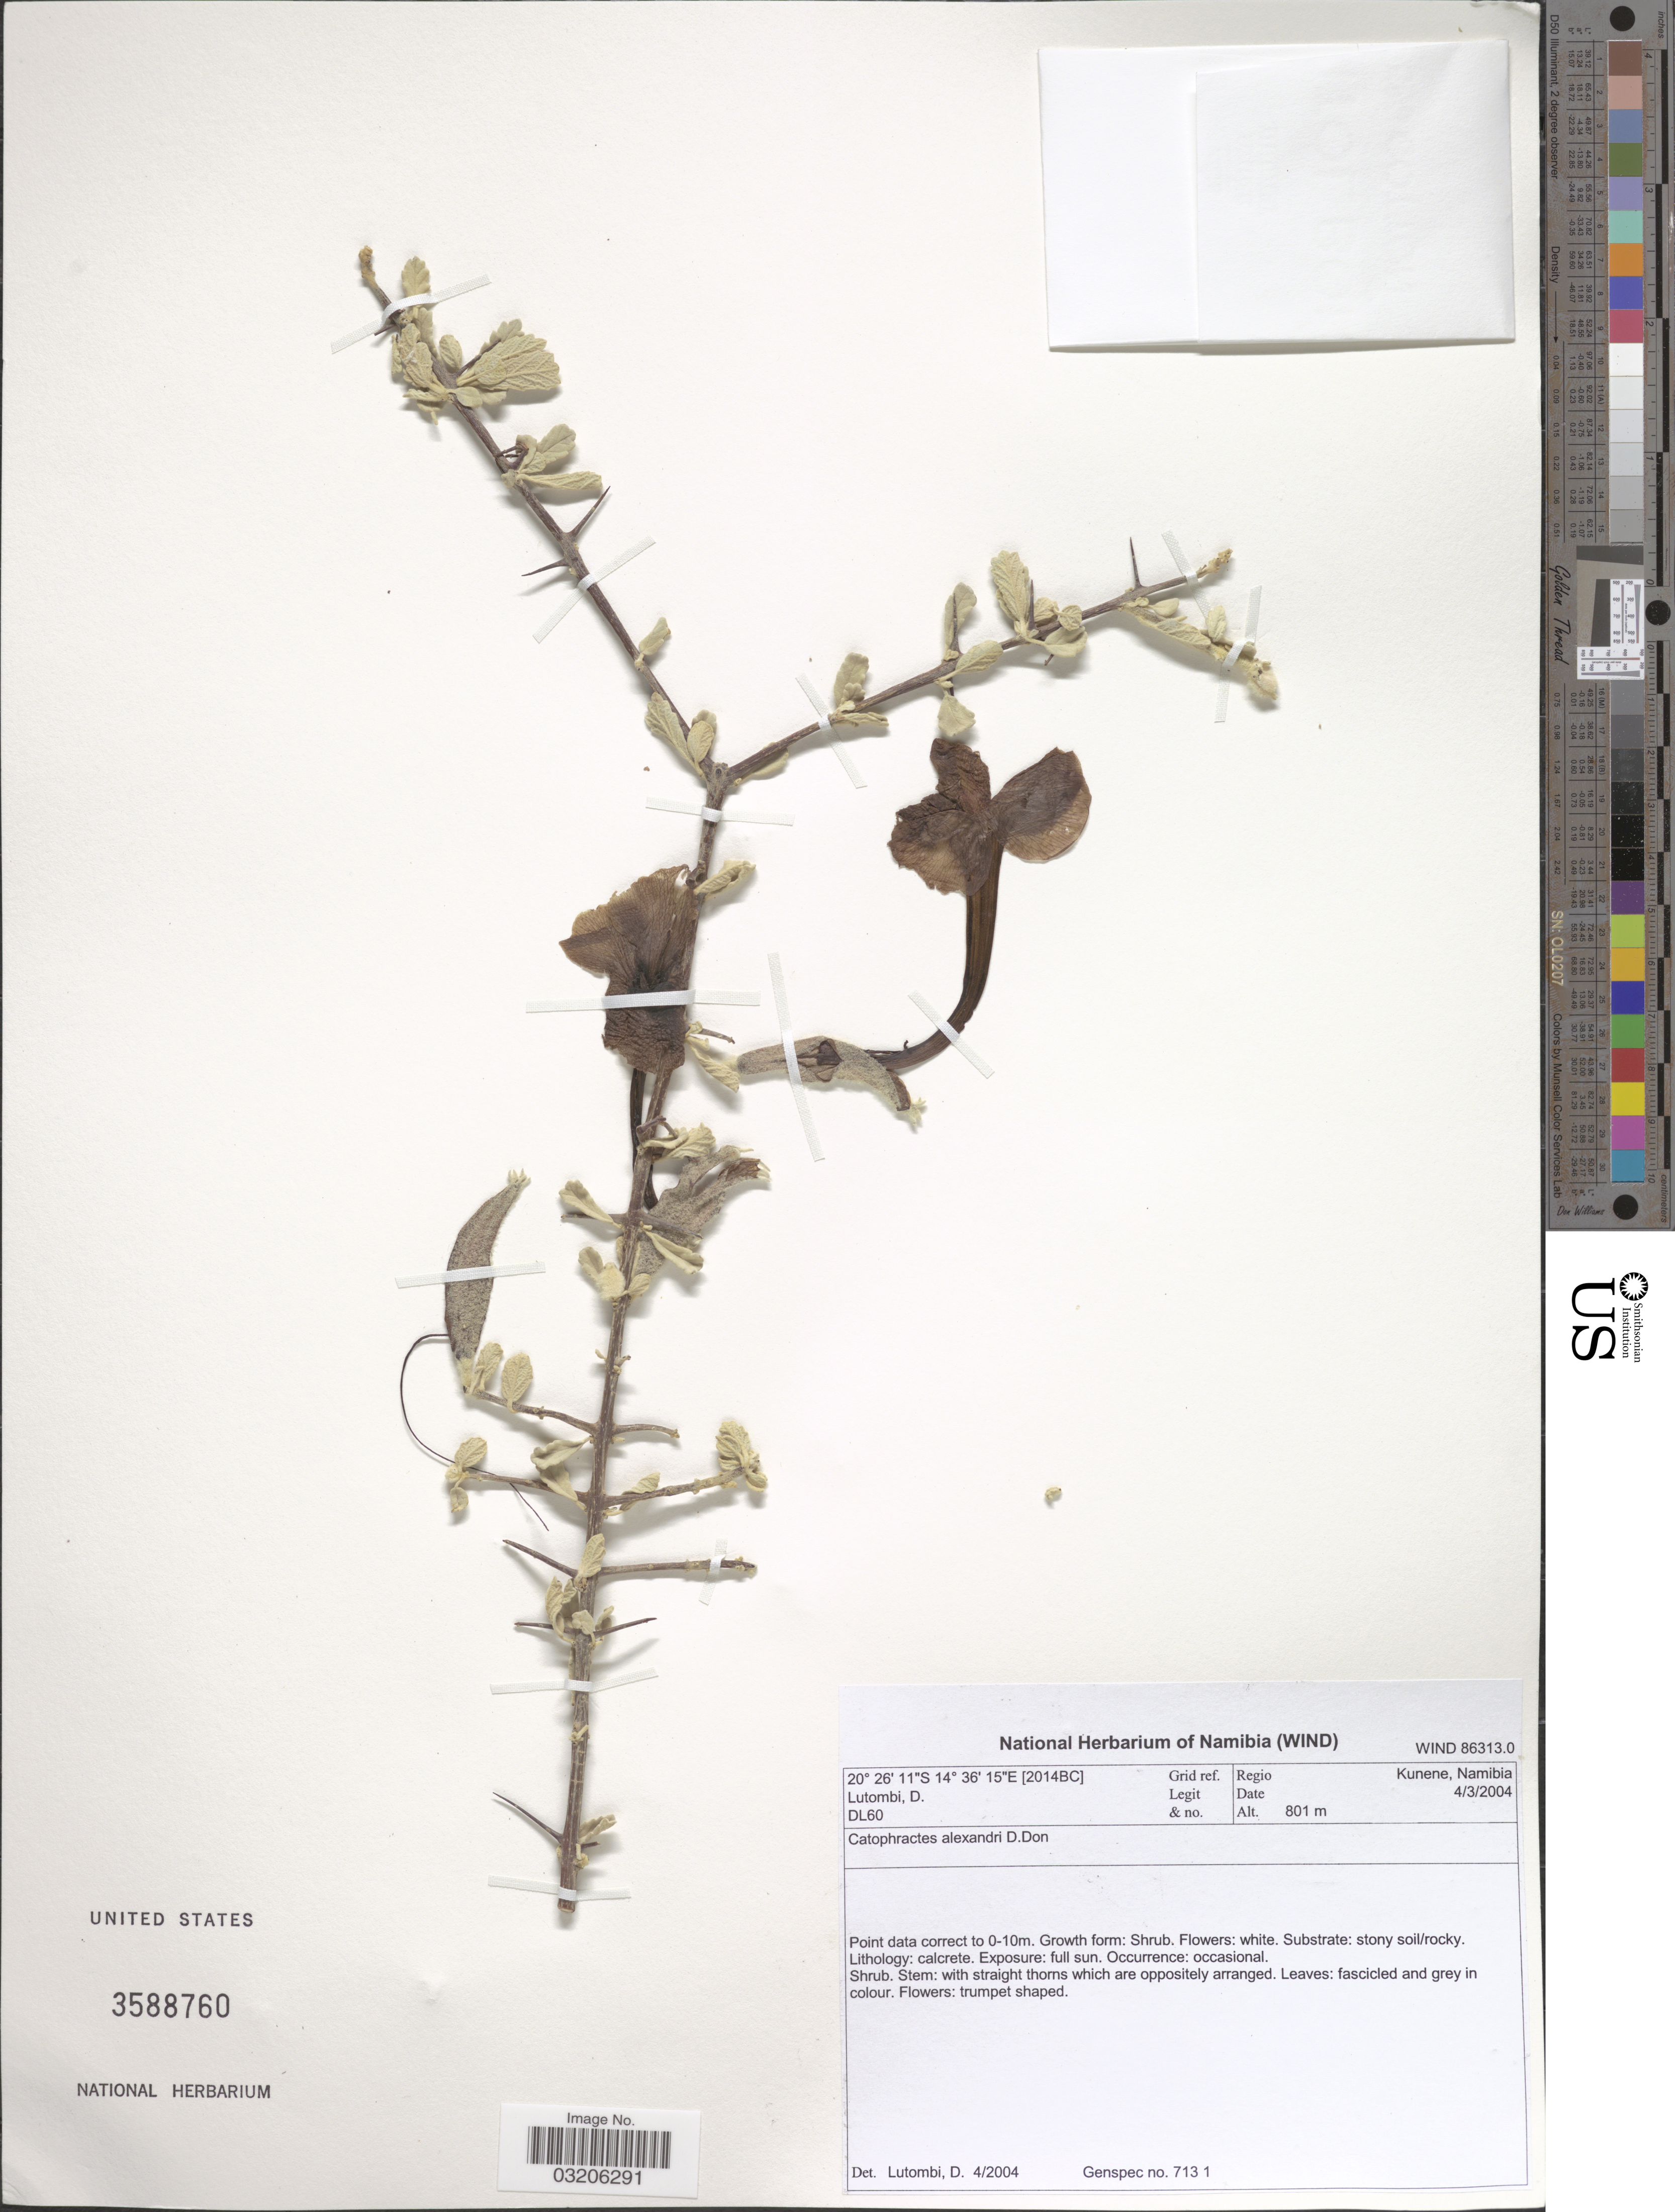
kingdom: Plantae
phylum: Tracheophyta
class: Magnoliopsida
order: Lamiales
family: Bignoniaceae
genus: Catophractes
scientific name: Catophractes alexandri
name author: D. Don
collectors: D. Lutombi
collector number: DL60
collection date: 2004-03-04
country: Namibia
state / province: Kunene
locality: {2014BC] Grid ref. Regio Kunene.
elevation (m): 801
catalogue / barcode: US 3588760